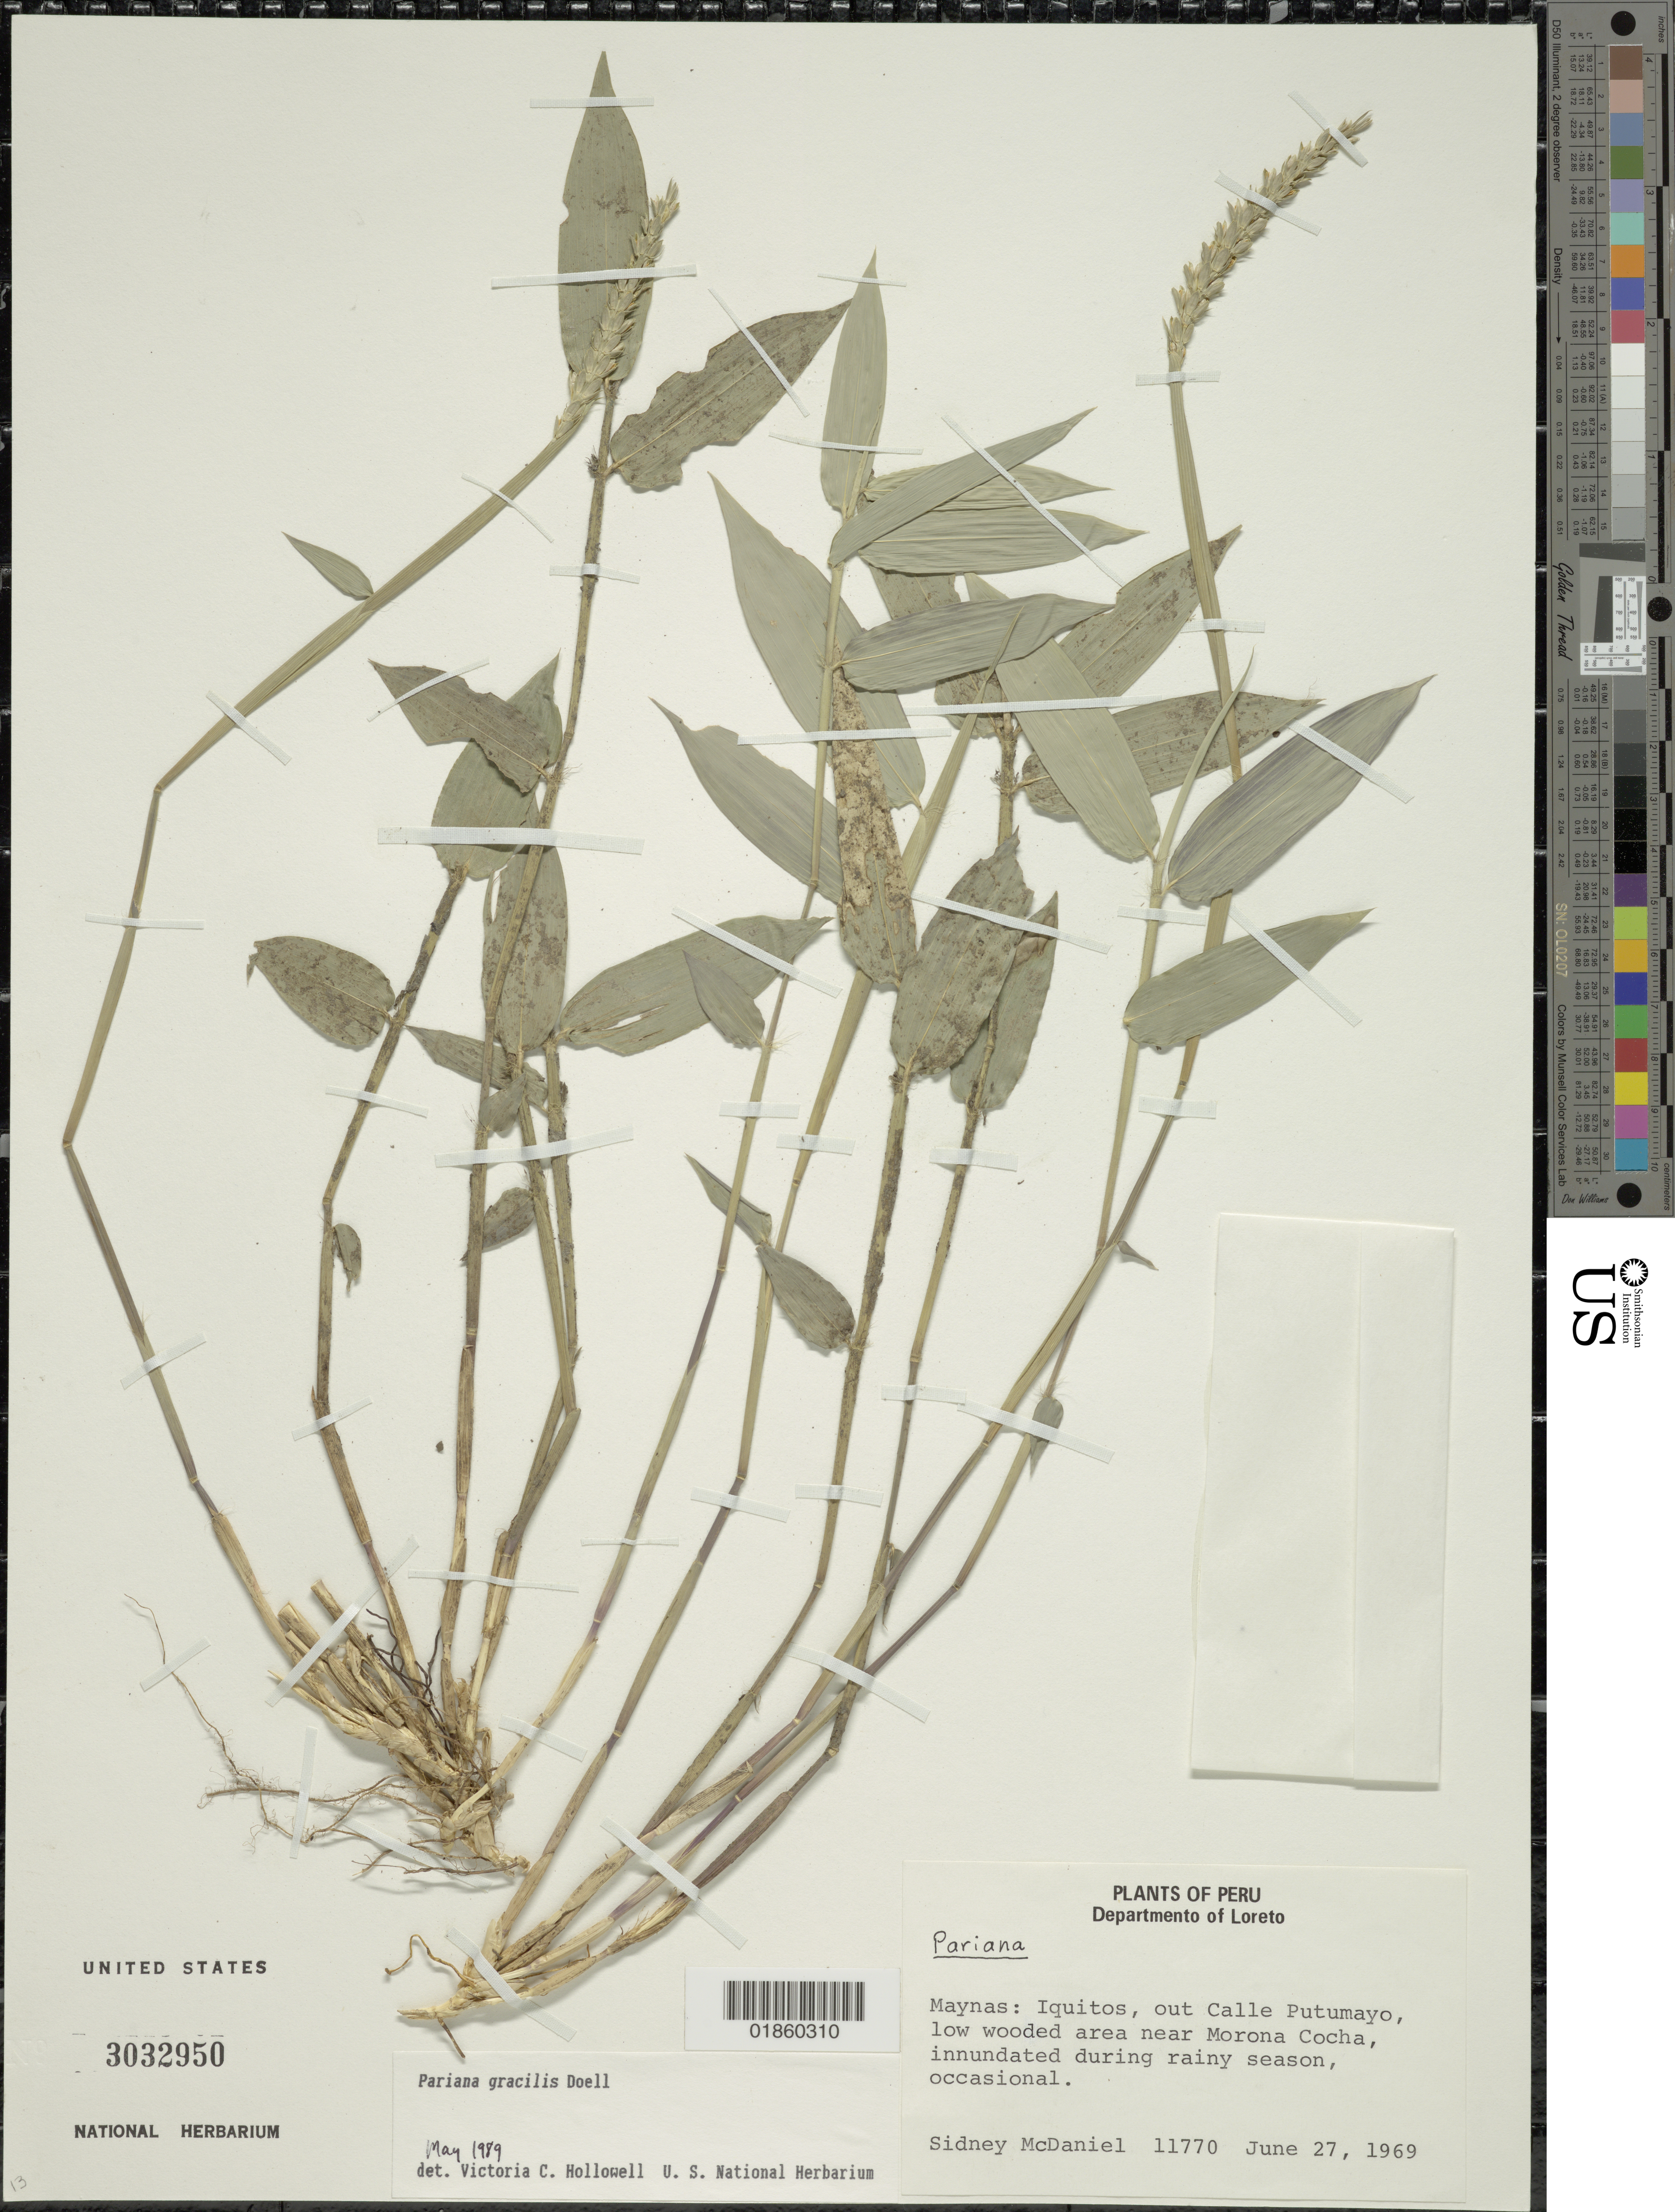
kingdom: Plantae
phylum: Tracheophyta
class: Liliopsida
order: Poales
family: Poaceae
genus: Pariana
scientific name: Pariana gracilis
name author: Döll in Mart.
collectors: S. McDaniel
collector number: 11770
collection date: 1969-06-27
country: Peru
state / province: Loreto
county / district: Maynas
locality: Iquitos, out Calle Putumayo, near Morona Cocha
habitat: low wooded area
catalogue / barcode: US 3032950